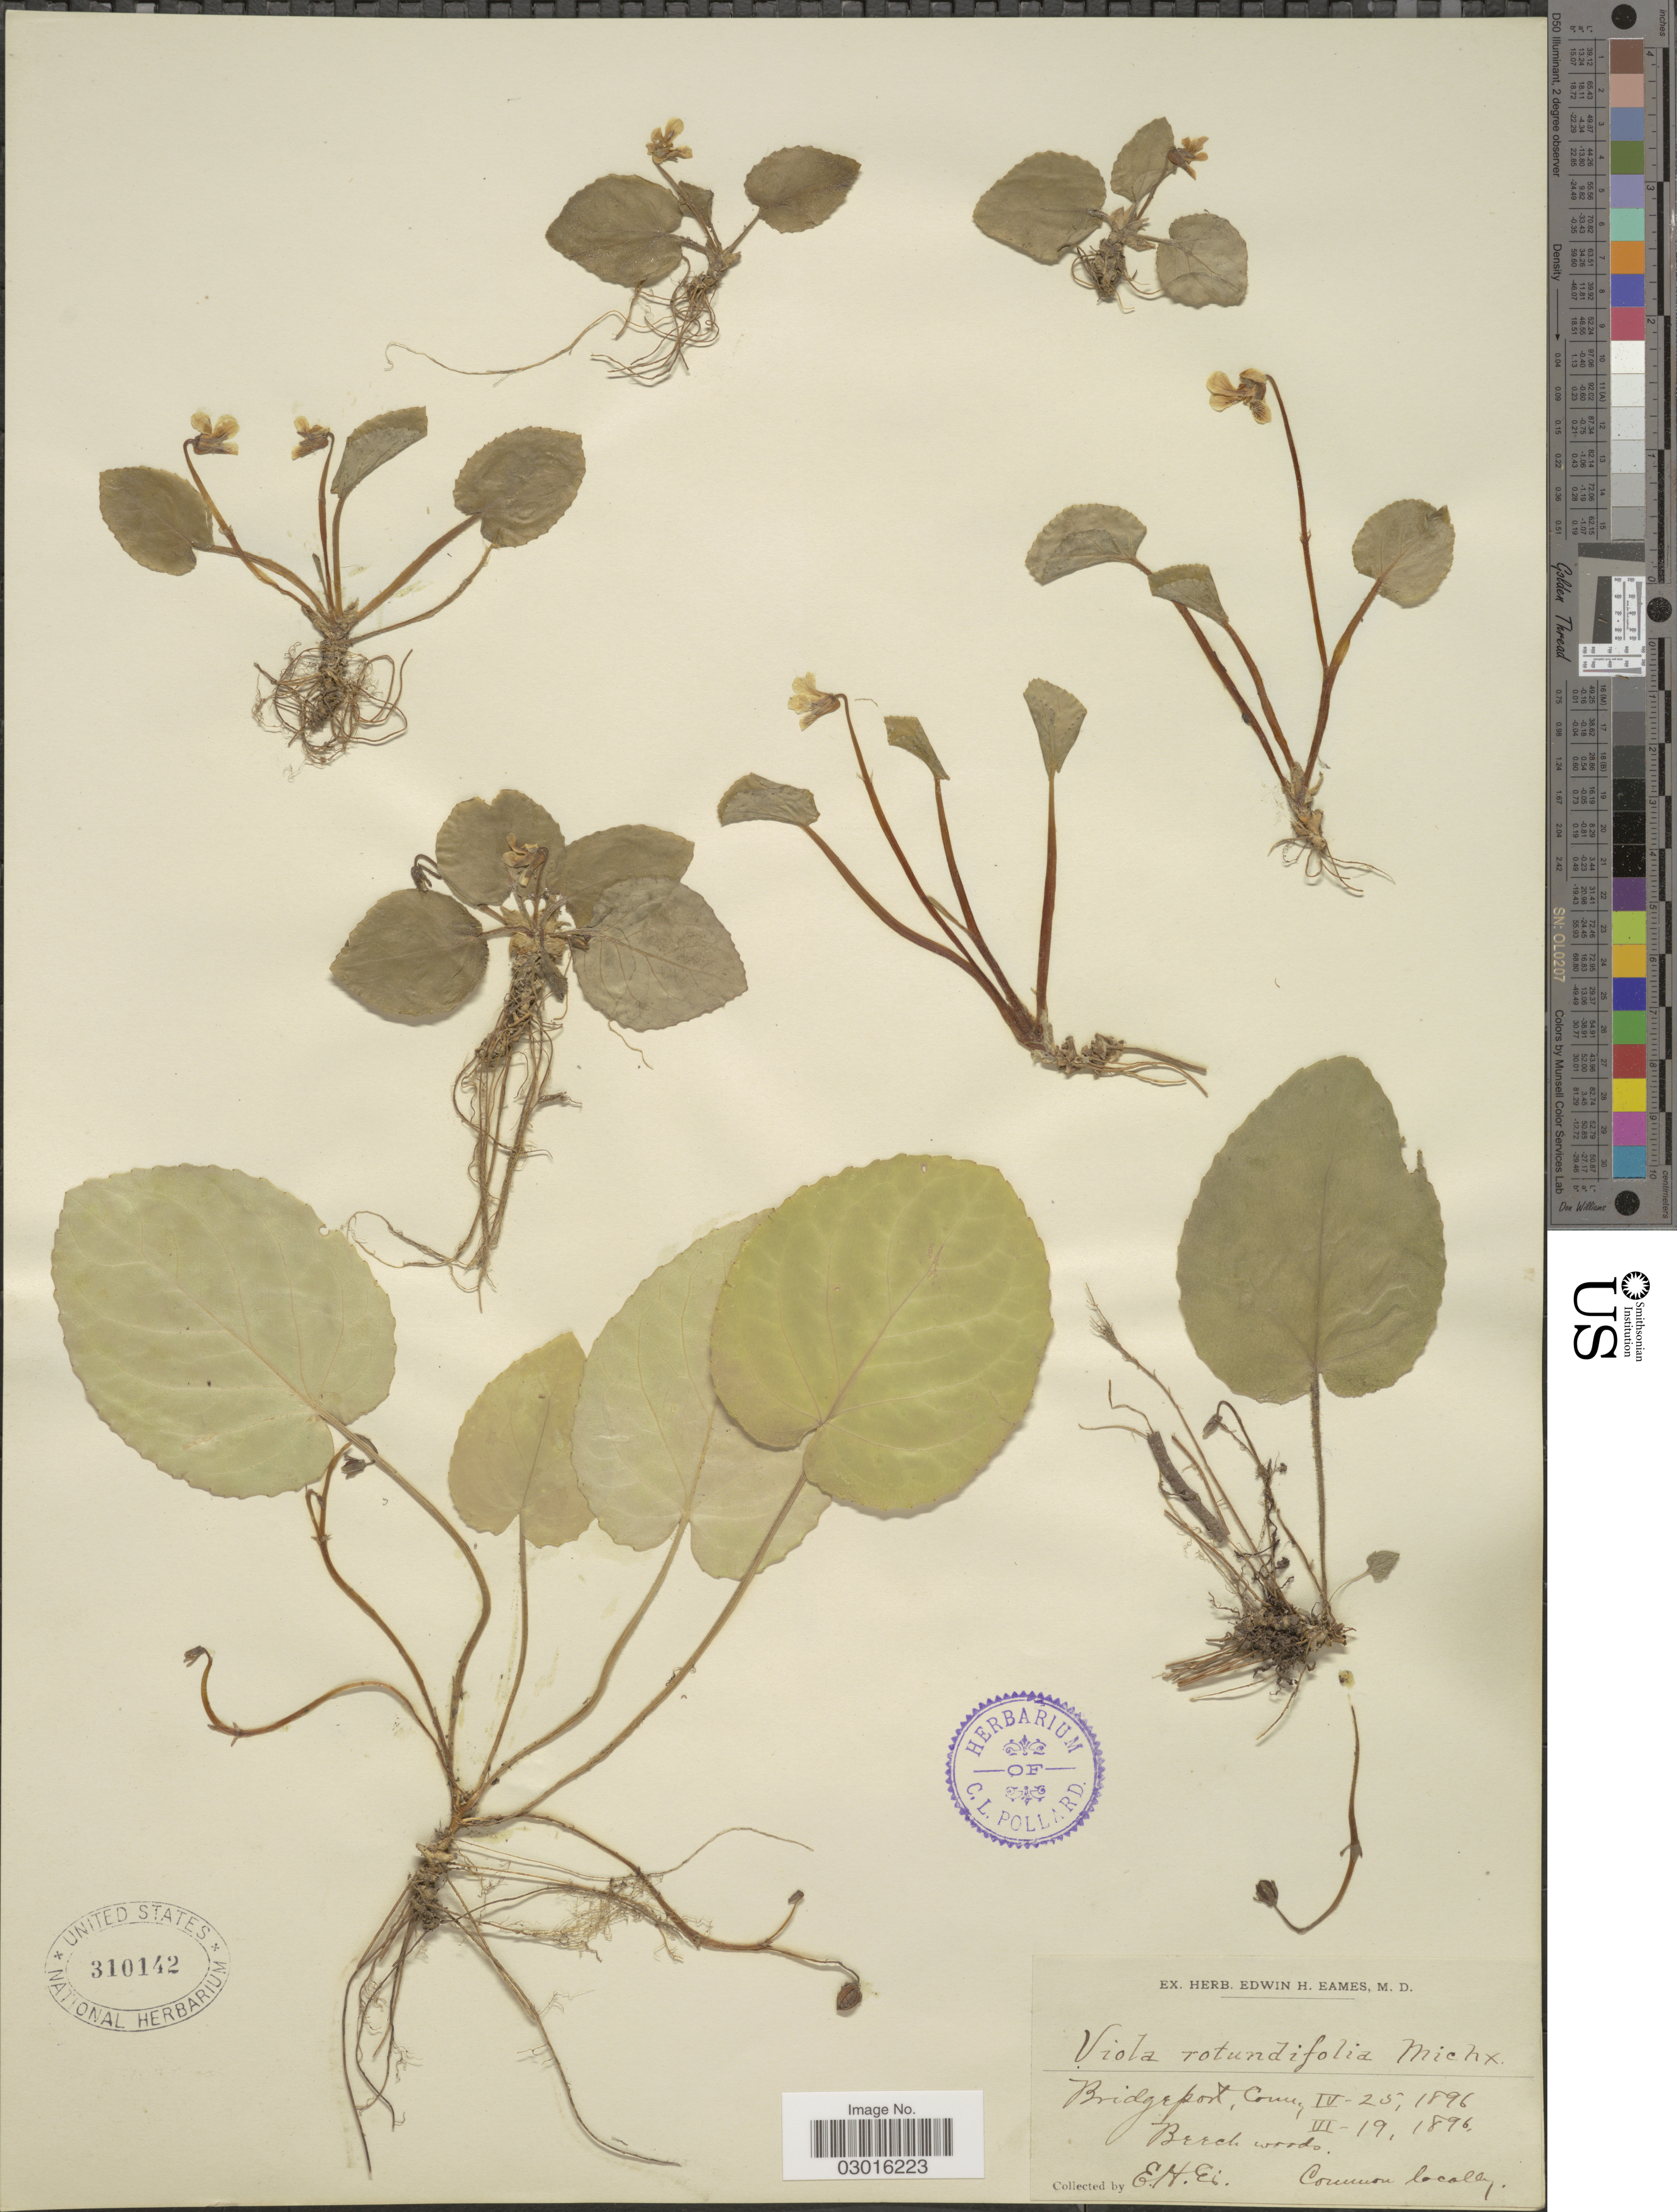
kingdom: Plantae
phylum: Tracheophyta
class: Magnoliopsida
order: Malpighiales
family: Violaceae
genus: Viola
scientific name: Viola rotundifolia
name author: Michx.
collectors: E. H. Eames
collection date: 1896-04-25/1896-06-19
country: United States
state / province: Connecticut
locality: Bridgeport, Birch woods.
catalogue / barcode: US 310142